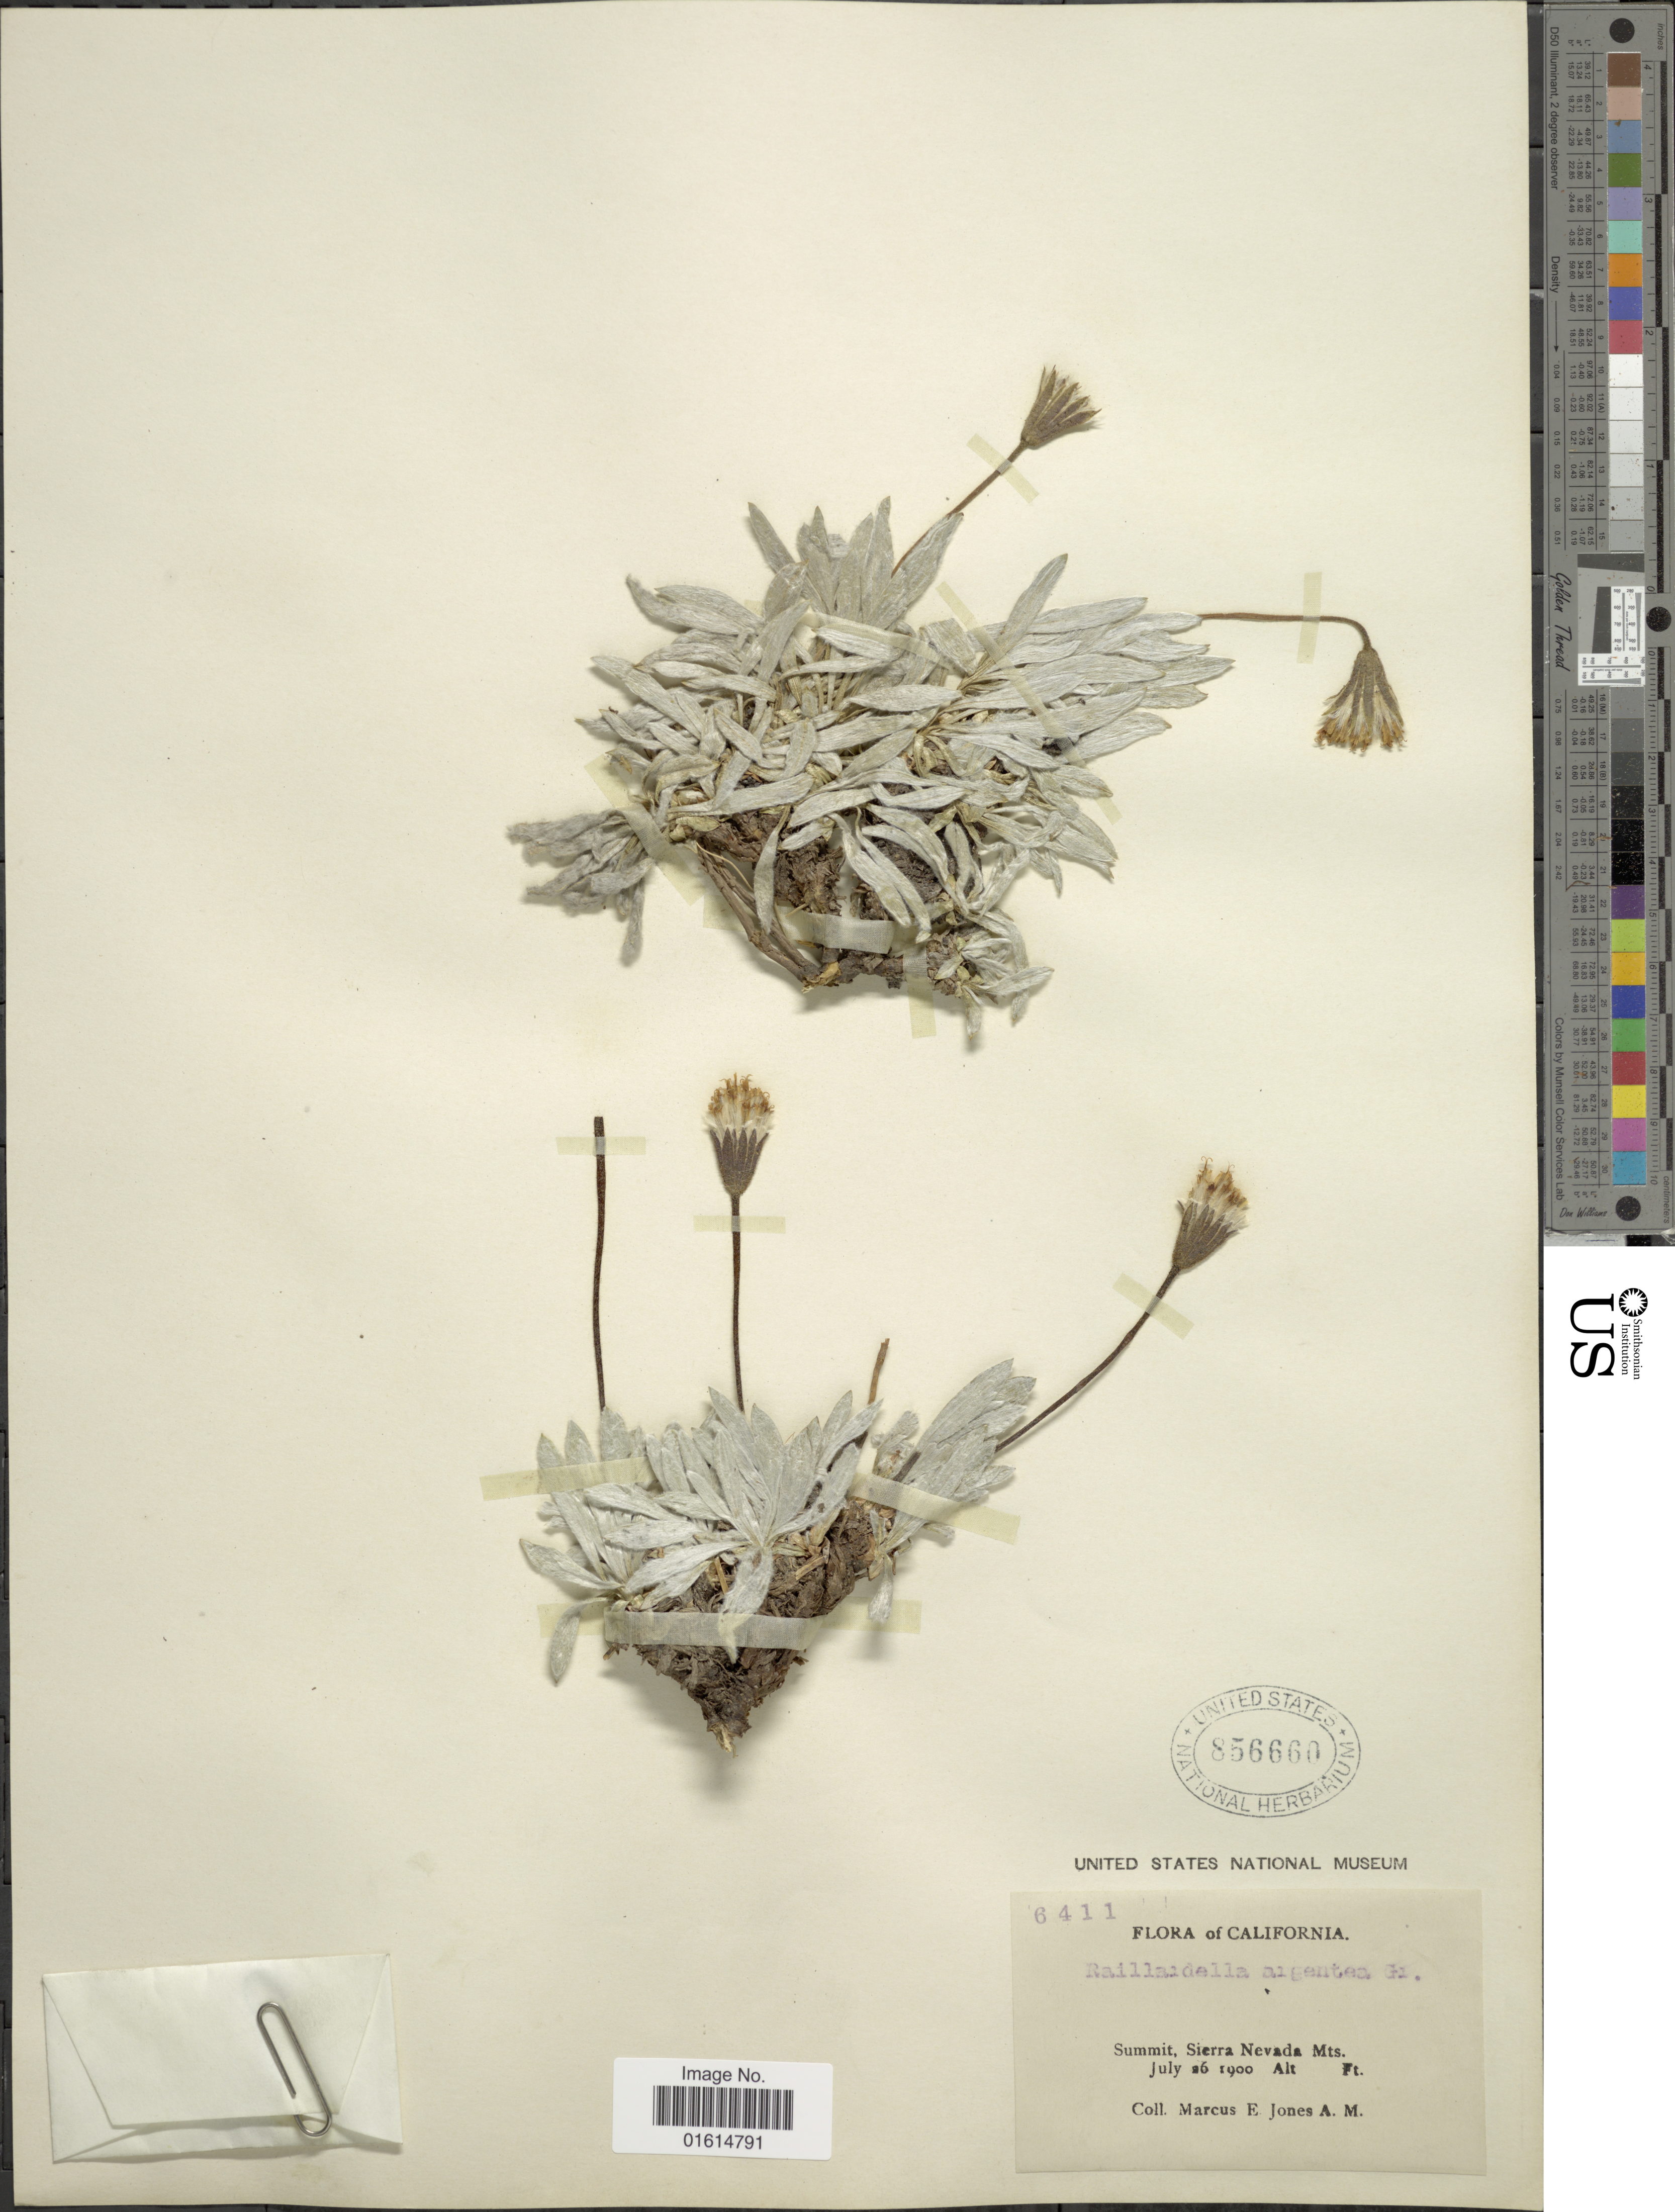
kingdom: Plantae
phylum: Tracheophyta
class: Magnoliopsida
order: Asterales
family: Asteraceae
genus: Raillardella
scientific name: Raillardella argentea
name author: A. Gray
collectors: M. E. Jones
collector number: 6411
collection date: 1900-07-26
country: United States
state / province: California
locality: Summit, Sierra Nevada Mts.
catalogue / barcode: US 856660